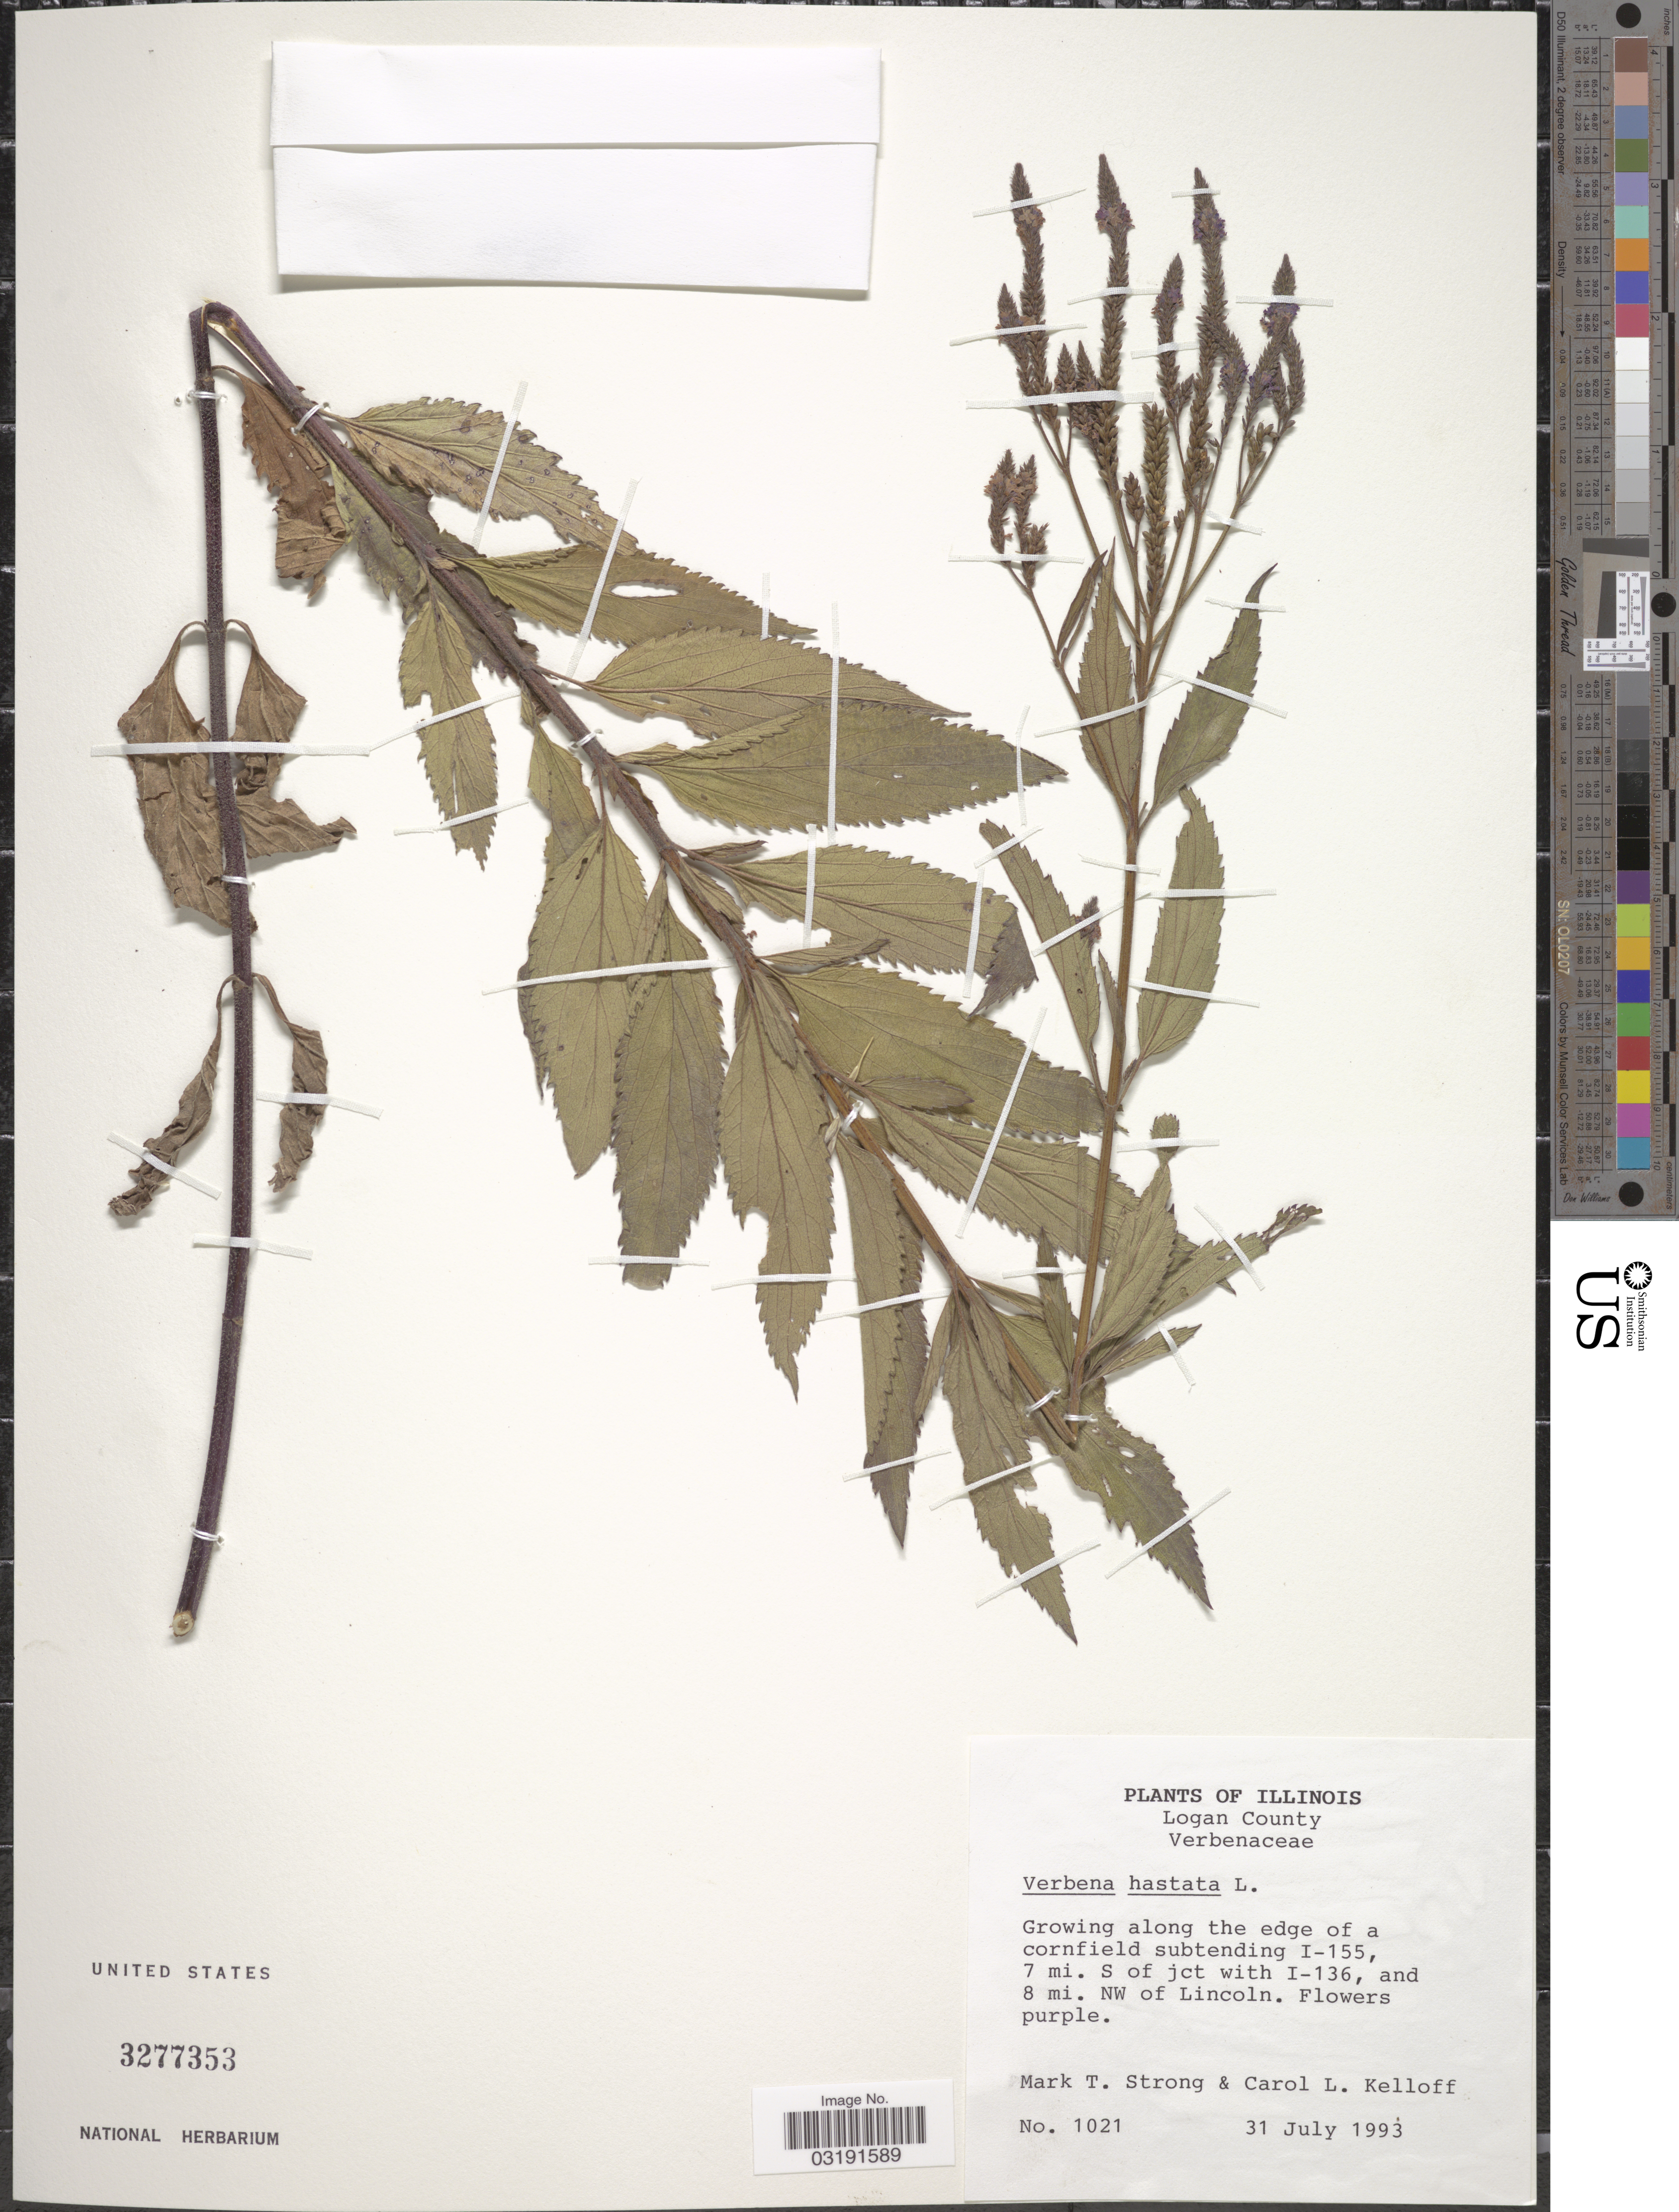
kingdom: Plantae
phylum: Tracheophyta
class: Magnoliopsida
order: Lamiales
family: Verbenaceae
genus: Verbena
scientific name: Verbena hastata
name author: L.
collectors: M. T. Strong & C. L. Kelloff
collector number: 1021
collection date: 1993-07-31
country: United States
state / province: Illinois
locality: Logan County, Growing along the edge of a cornfield subtending I-155, 7 mi. S of jct with I-136, and 8 mi. NW of Lincoln.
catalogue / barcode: US 3277353